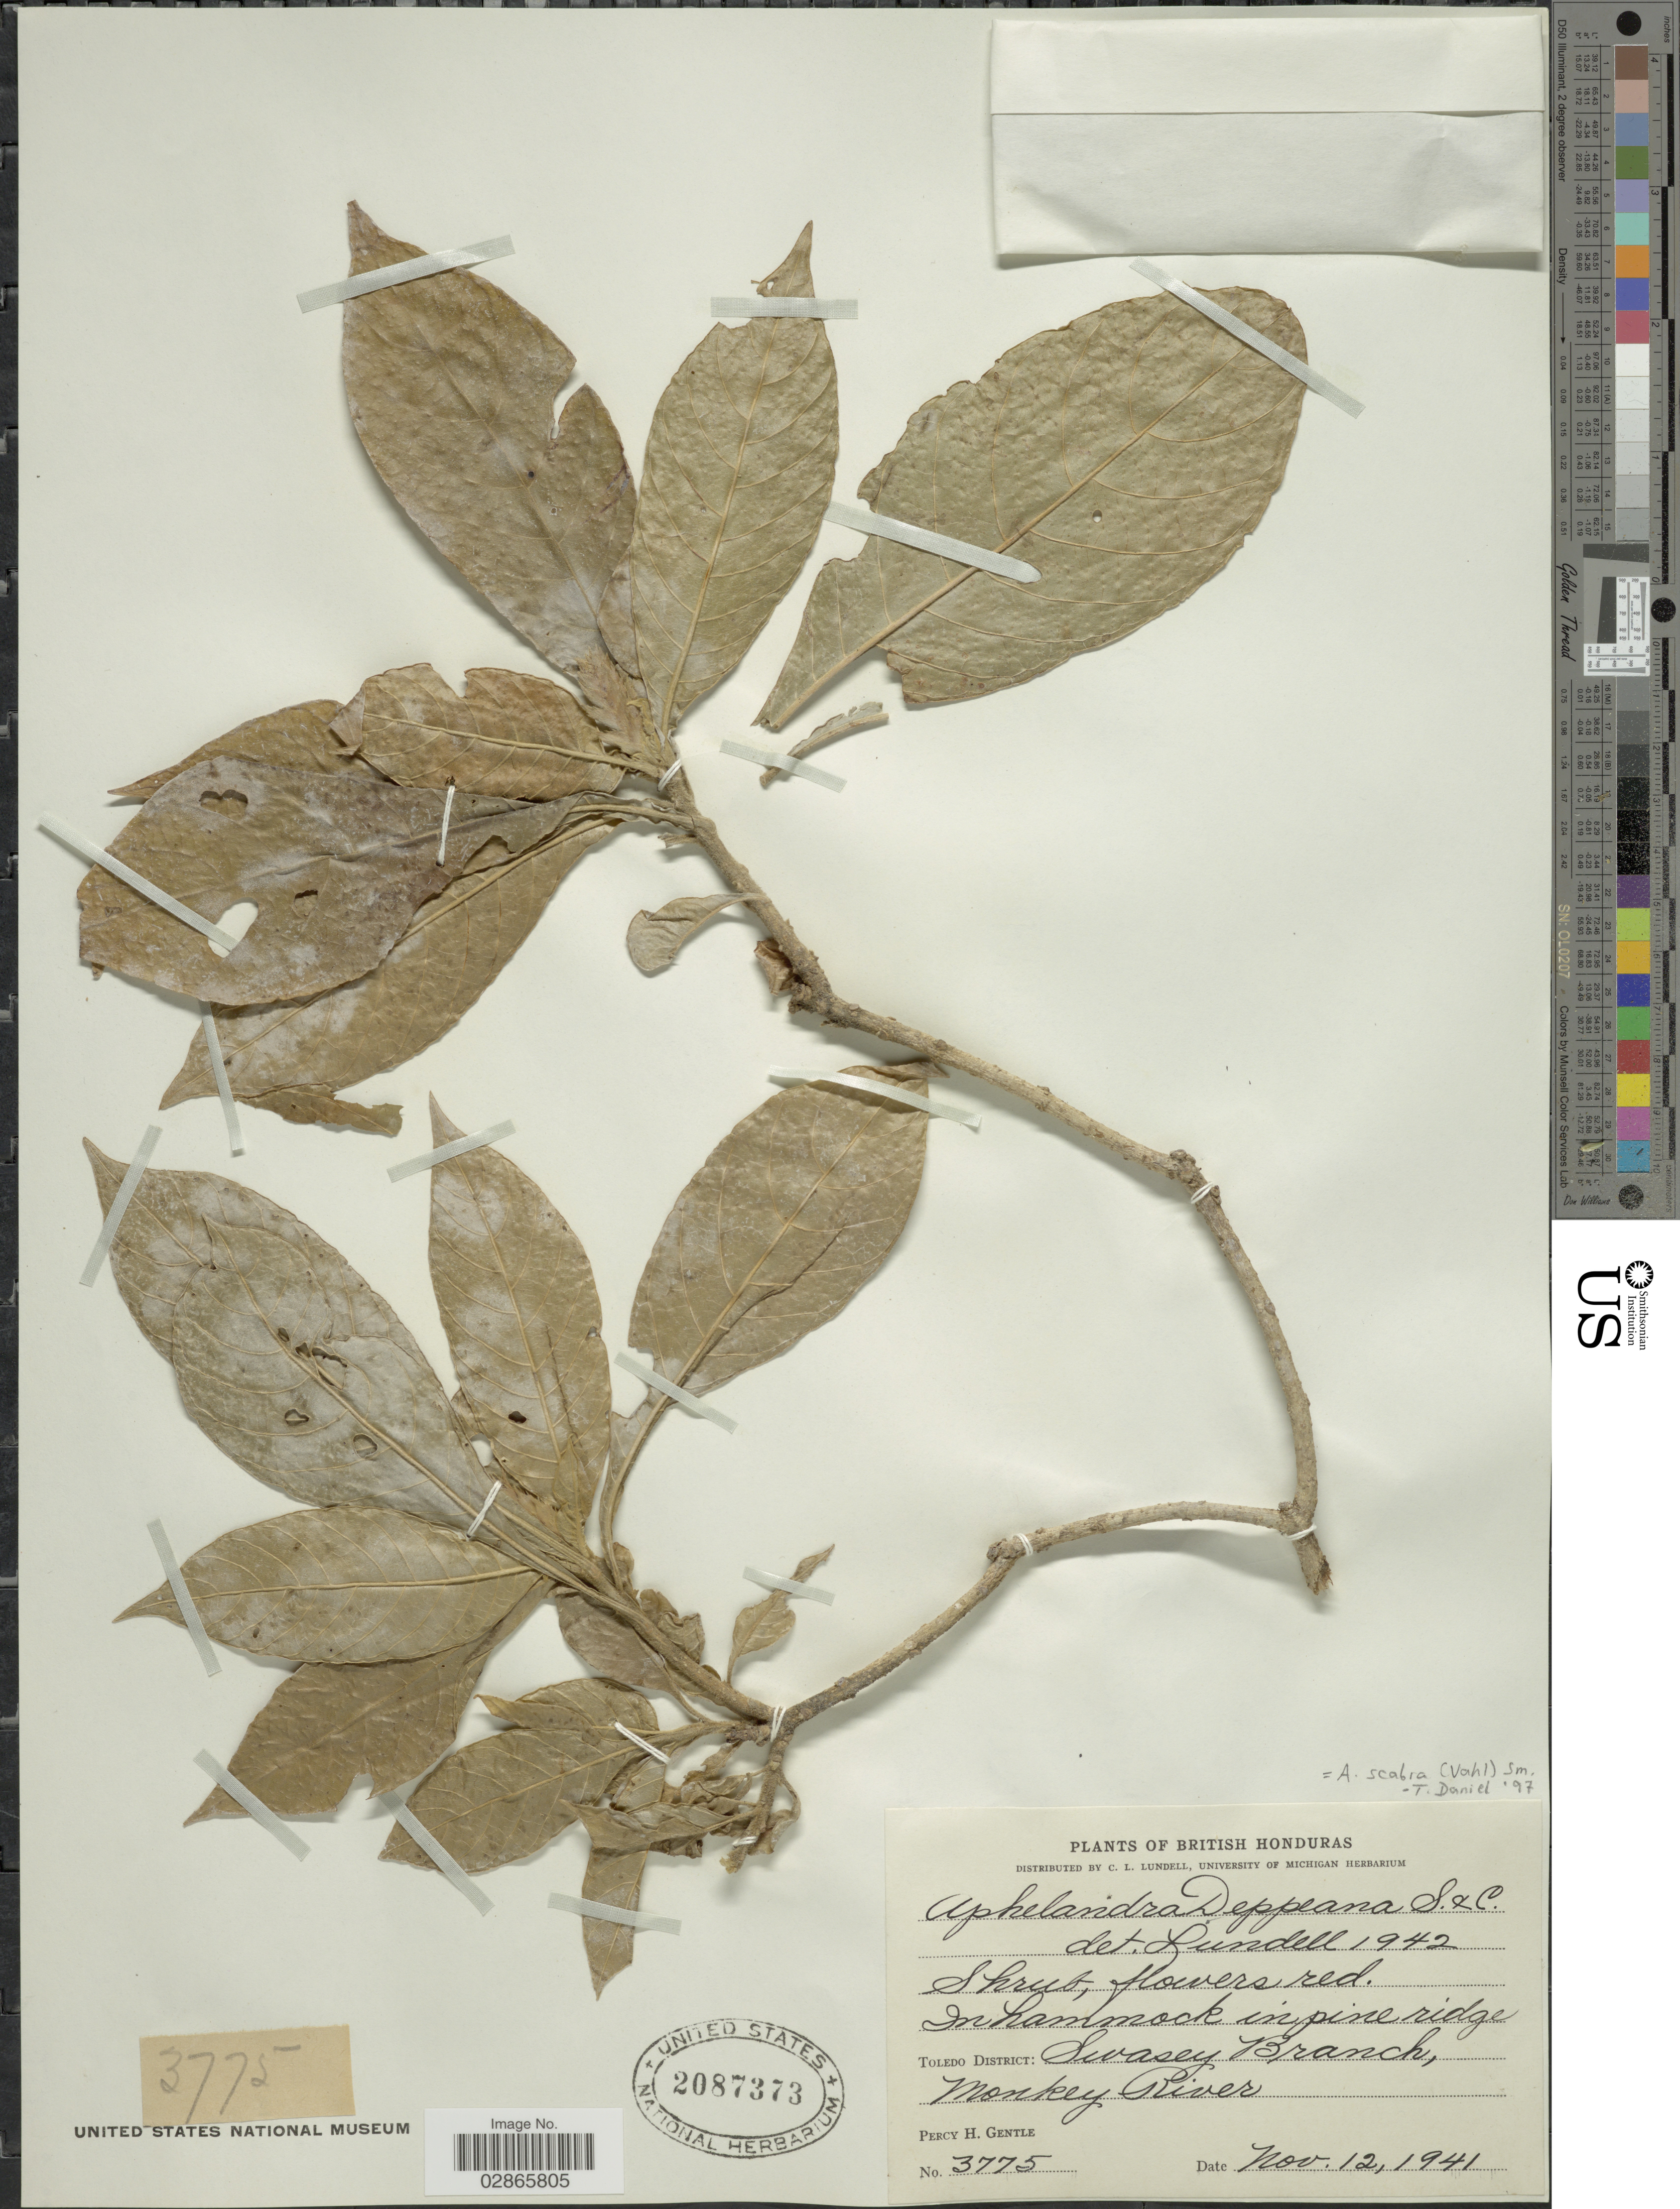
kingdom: Plantae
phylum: Tracheophyta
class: Magnoliopsida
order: Lamiales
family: Acanthaceae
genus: Aphelandra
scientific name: Aphelandra deppeana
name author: Schltdl. & Cham.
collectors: P. H. Gentle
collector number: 3775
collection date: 1941-11-12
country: Belize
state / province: Toledo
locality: Toledo District. British Honduras. Swasey Branch, Monkey River.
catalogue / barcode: US 2087373